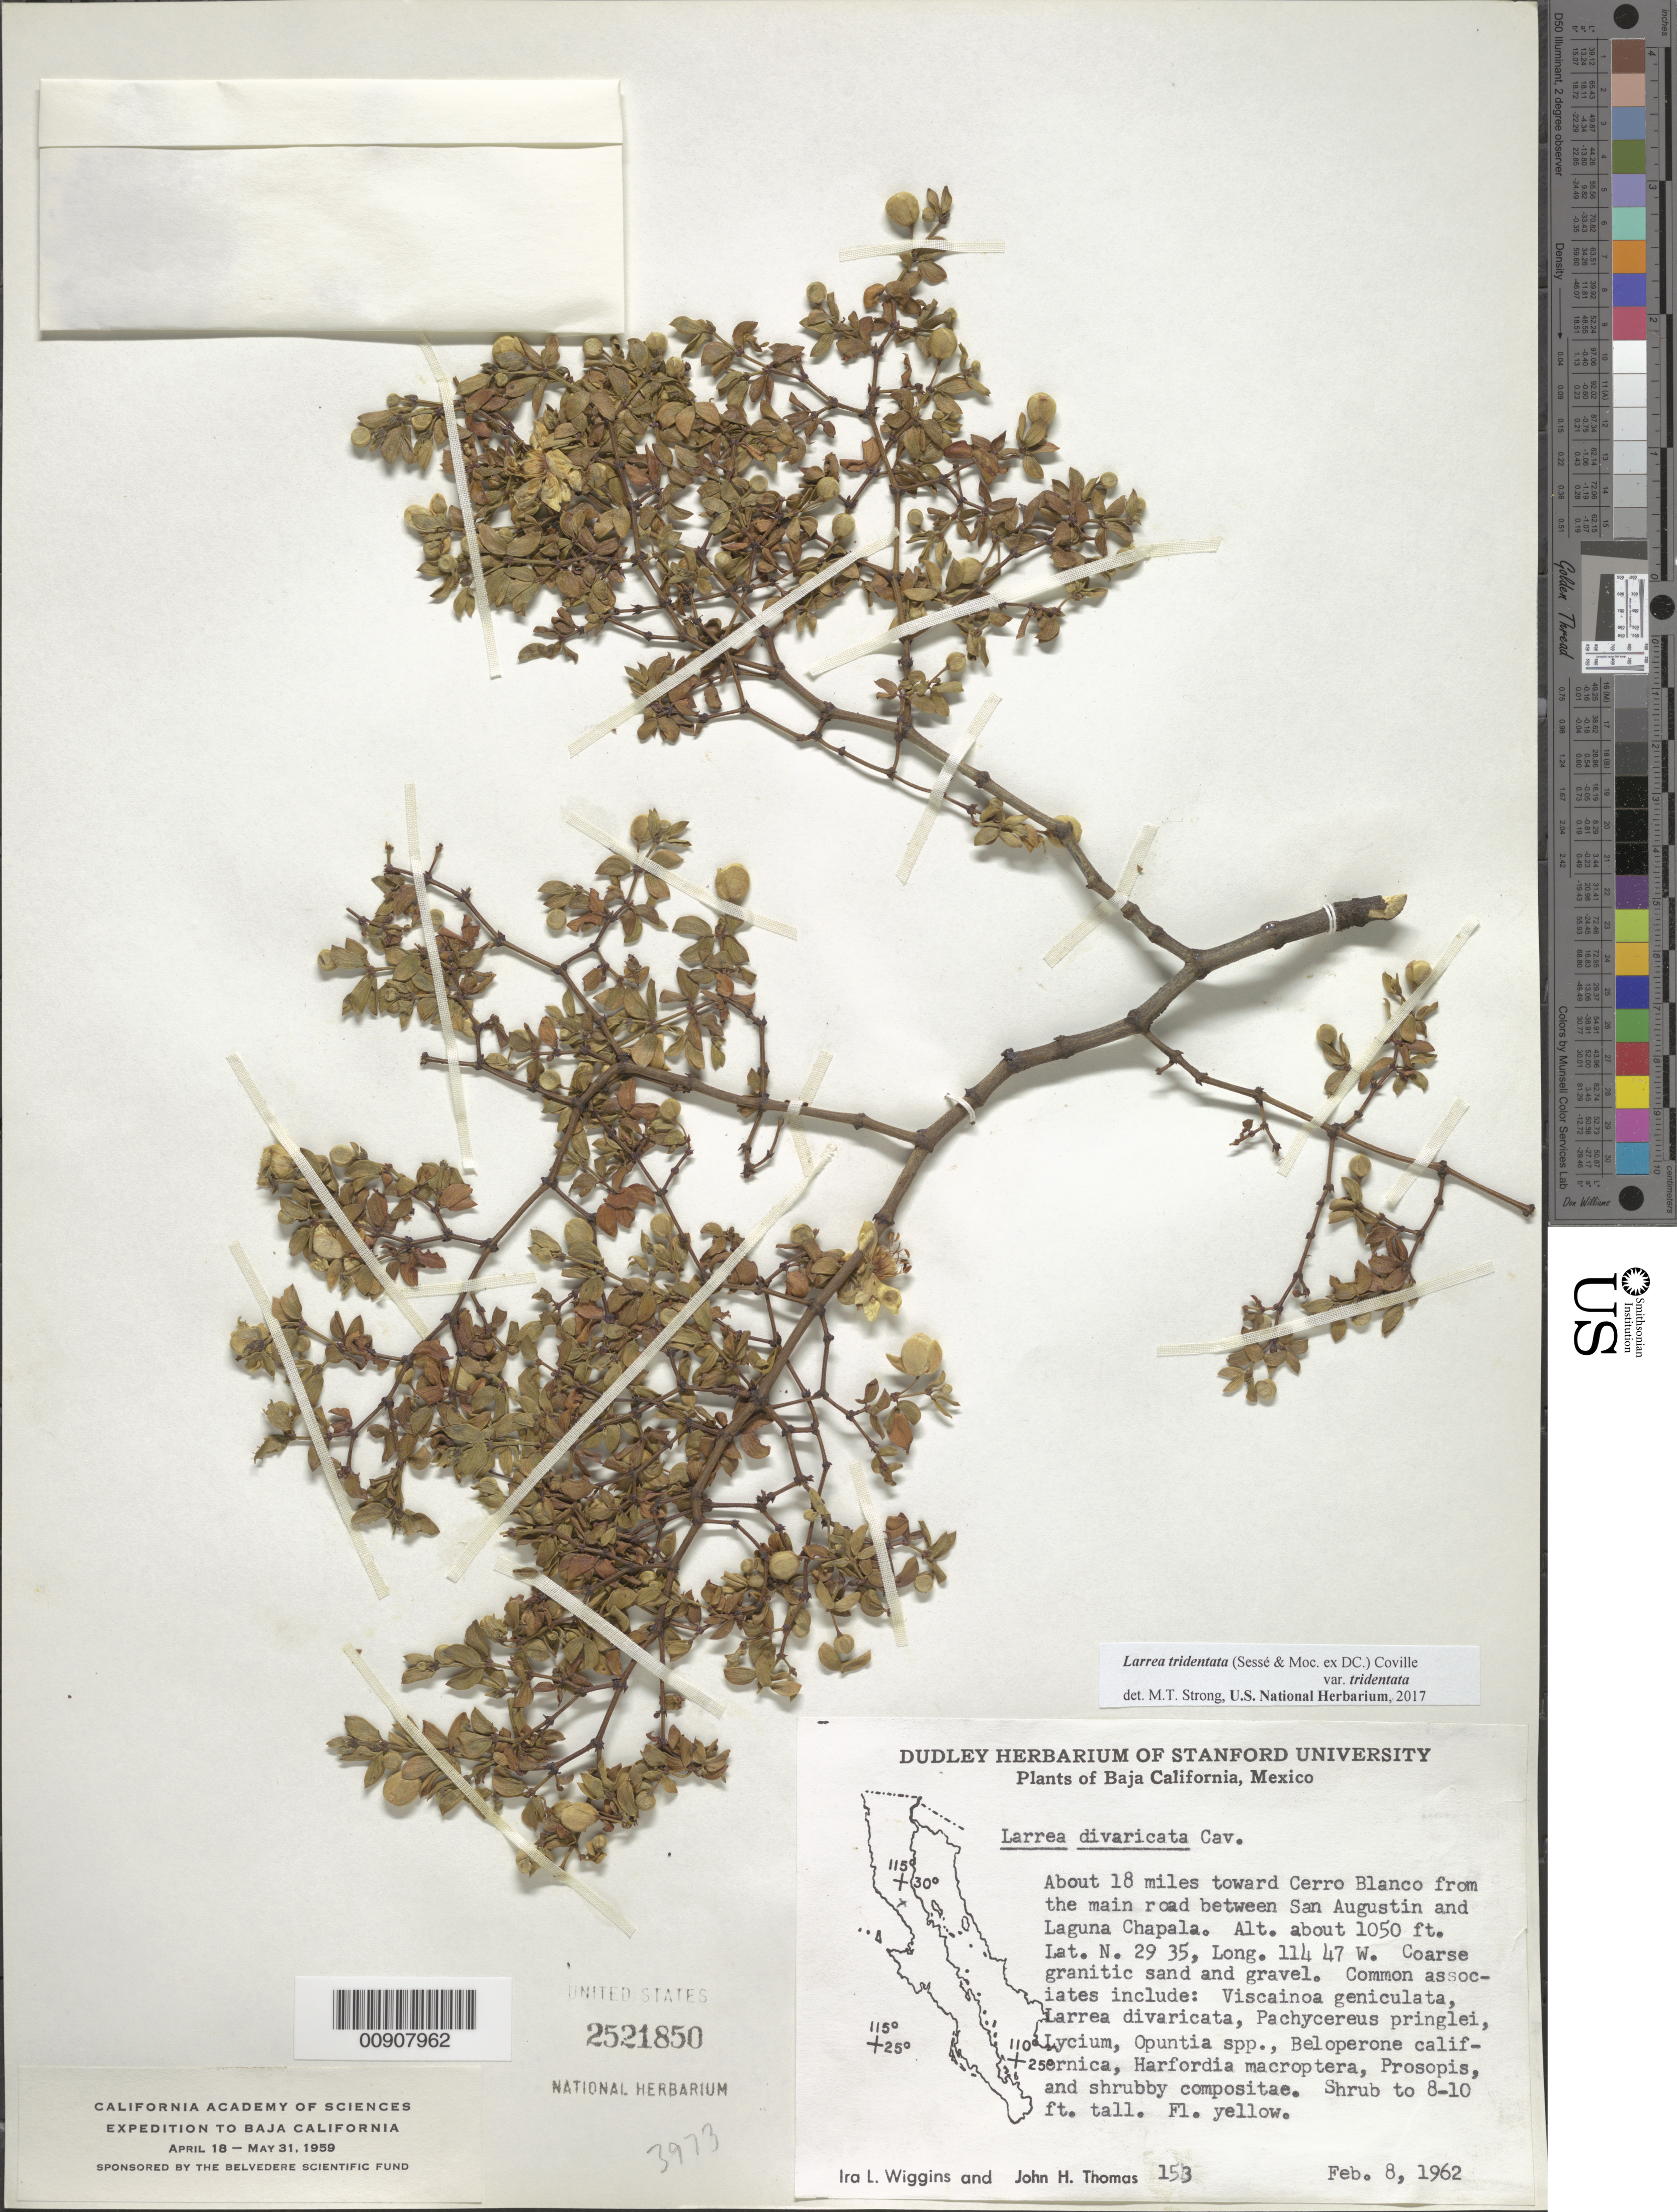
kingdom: Plantae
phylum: Tracheophyta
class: Magnoliopsida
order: Zygophyllales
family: Zygophyllaceae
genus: Larrea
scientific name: Larrea tridentata var. tridentata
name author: (Sessé & Moc. ex DC.) Coville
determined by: Strong, M. T., (US), Smithsonian Institution - National Museum of Natural History (UNITED STATES)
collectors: I. L. Wiggins & J. H. Thomas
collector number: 153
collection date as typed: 08 Feb 1962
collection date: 1962-02-08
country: Mexico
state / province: Baja California Norte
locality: About 18 miles toward Cerro Blanco from the main road between San Augustin and Laguna Chapala, Baja California.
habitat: Coarse granitic sand and gravel. Common associates include: Viscainoa geniculata, Larrea divaricata, Pachycereus pringlei,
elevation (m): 320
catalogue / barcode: US 2521850